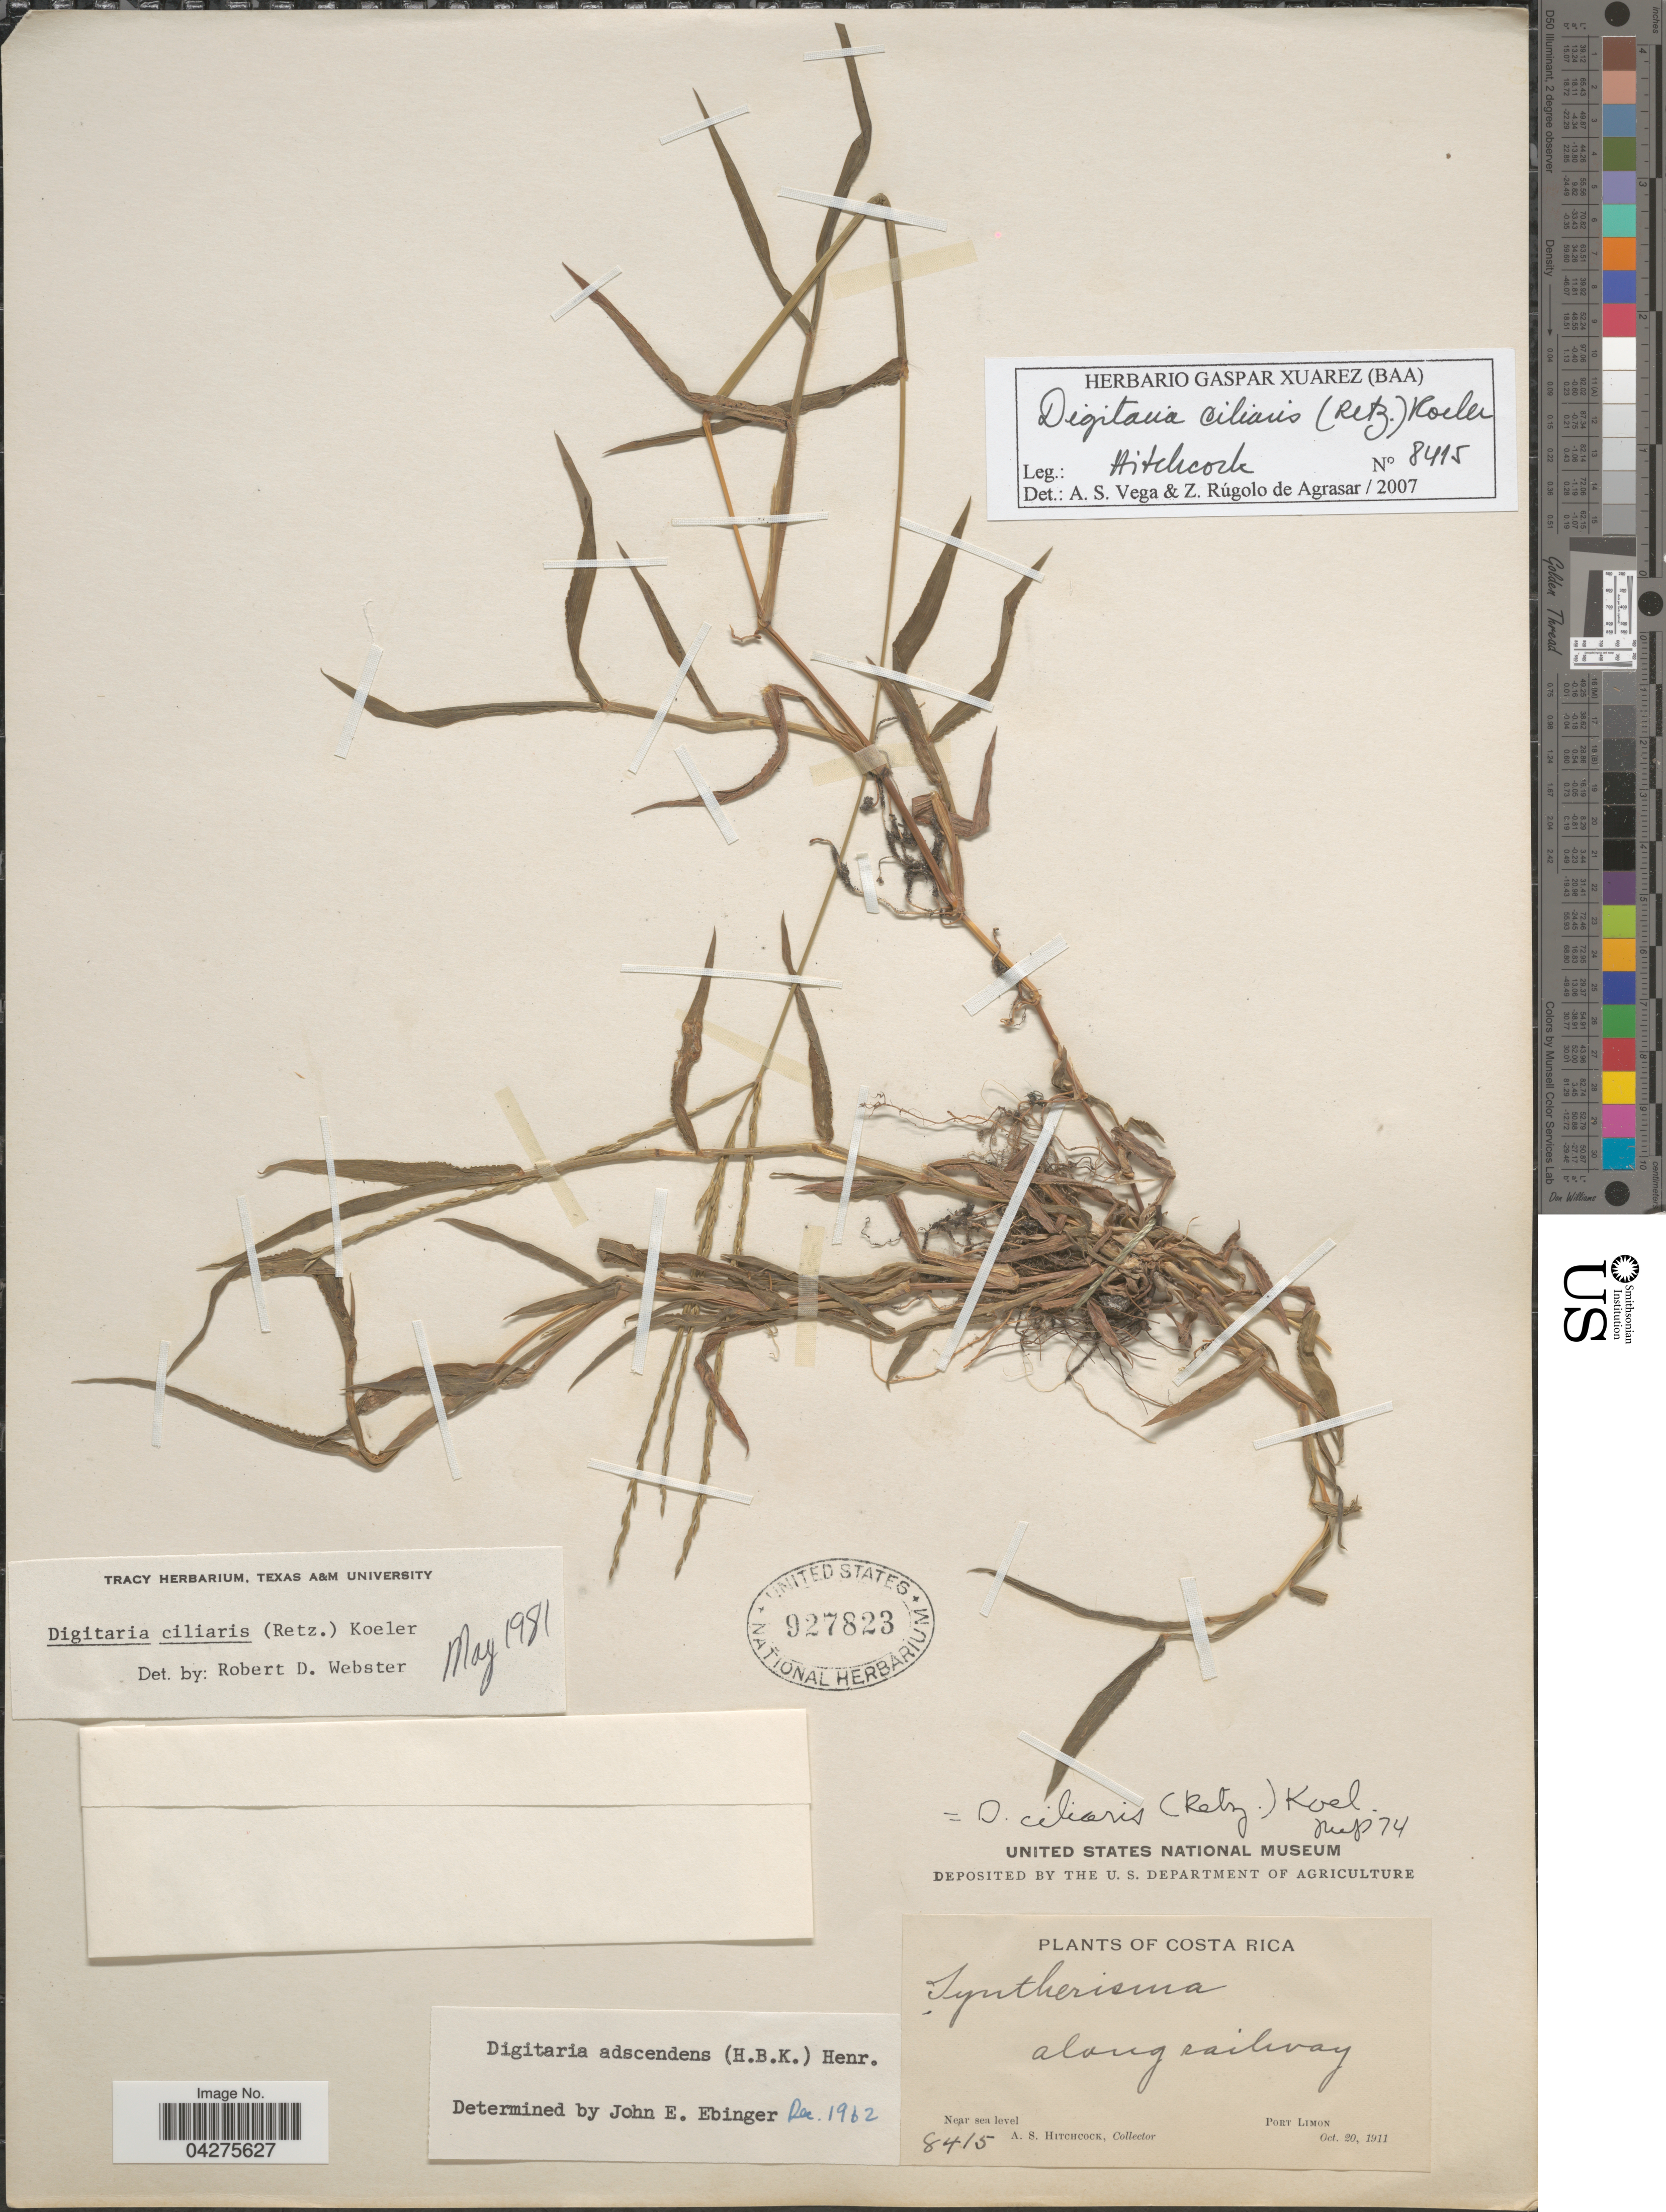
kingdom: Plantae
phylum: Tracheophyta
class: Liliopsida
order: Poales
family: Poaceae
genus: Digitaria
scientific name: Digitaria ciliaris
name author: (Retz.) Koeler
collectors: A. S. Hitchcock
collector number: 8415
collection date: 1911-10-20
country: Costa Rica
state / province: Limón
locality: Along railway. Port Limon.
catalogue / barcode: US 927823